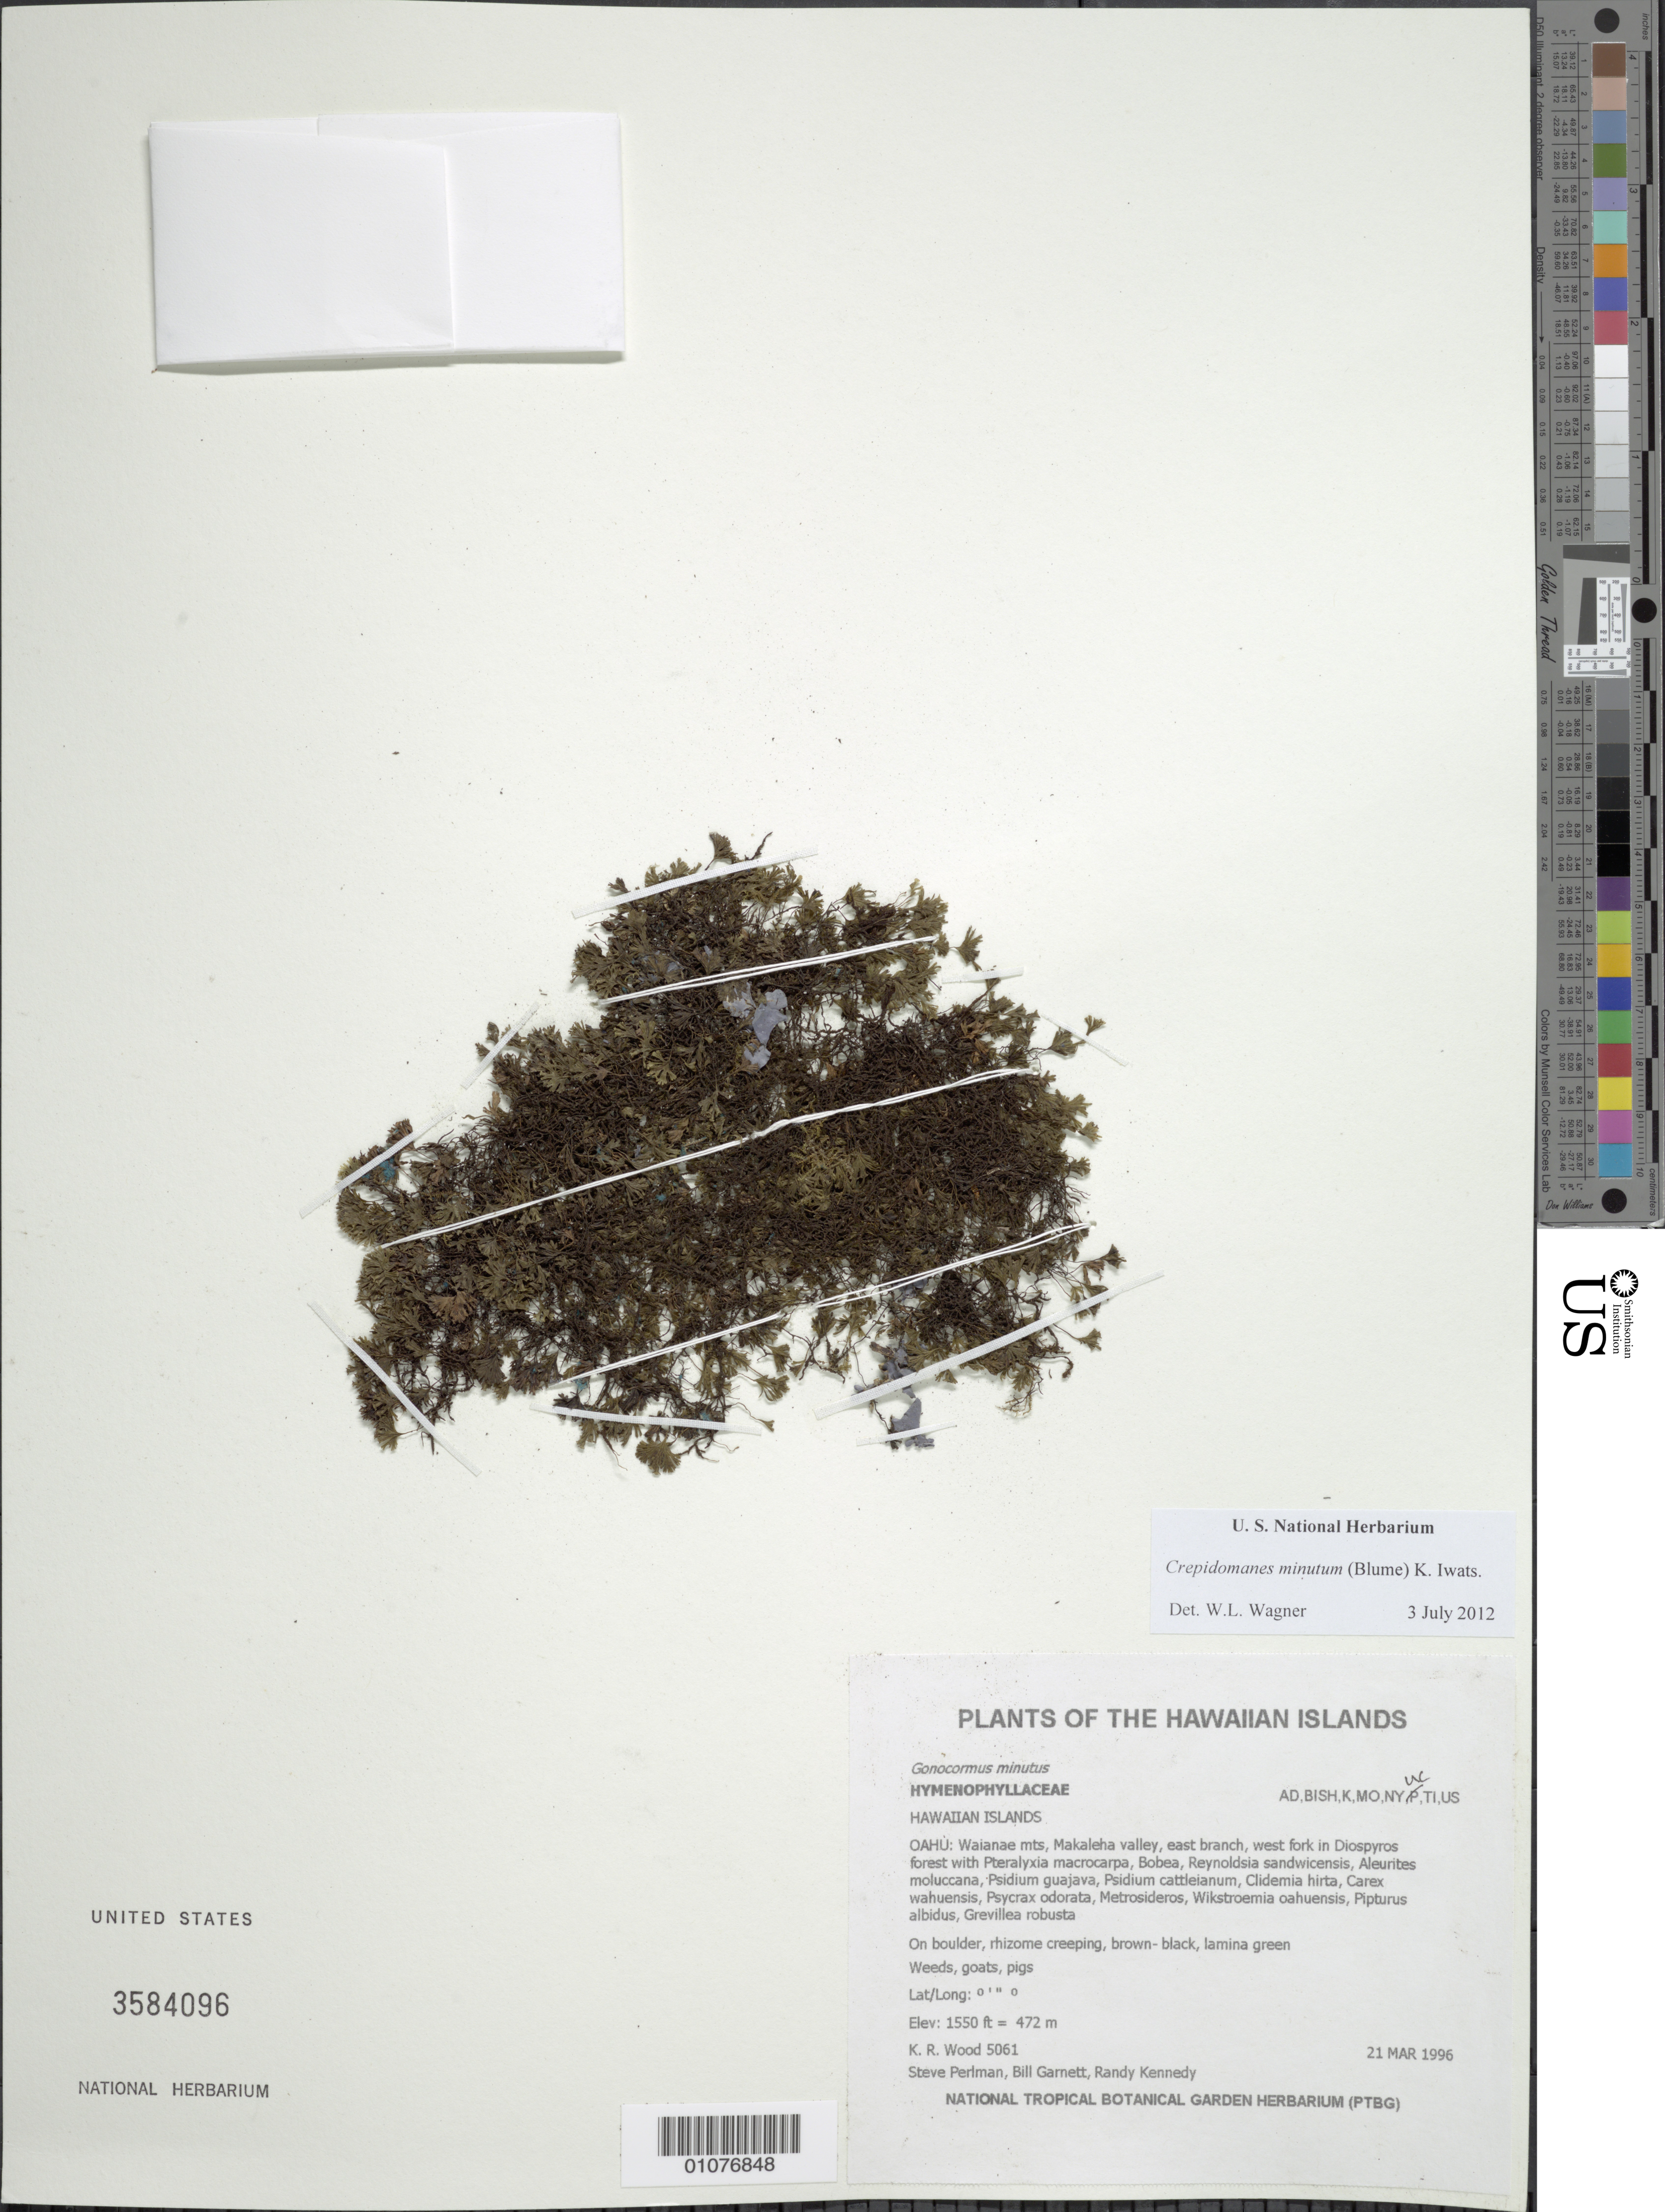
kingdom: Plantae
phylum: Tracheophyta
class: Polypodiopsida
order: Hymenophyllales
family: Hymenophyllaceae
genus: Crepidomanes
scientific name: Crepidomanes minutum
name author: (Blume) K. Iwats.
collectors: K. R. Wood, S. P. Perlman, B. Garnett & R. Kennedy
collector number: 5061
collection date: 1996-03-21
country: United States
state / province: Hawaii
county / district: Honolulu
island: Oahu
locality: Waianae mts., Makaleha valley, E branch, W fork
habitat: On boulder, rhizome creeping, brown-black, lamina green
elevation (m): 472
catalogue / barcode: US 3584096